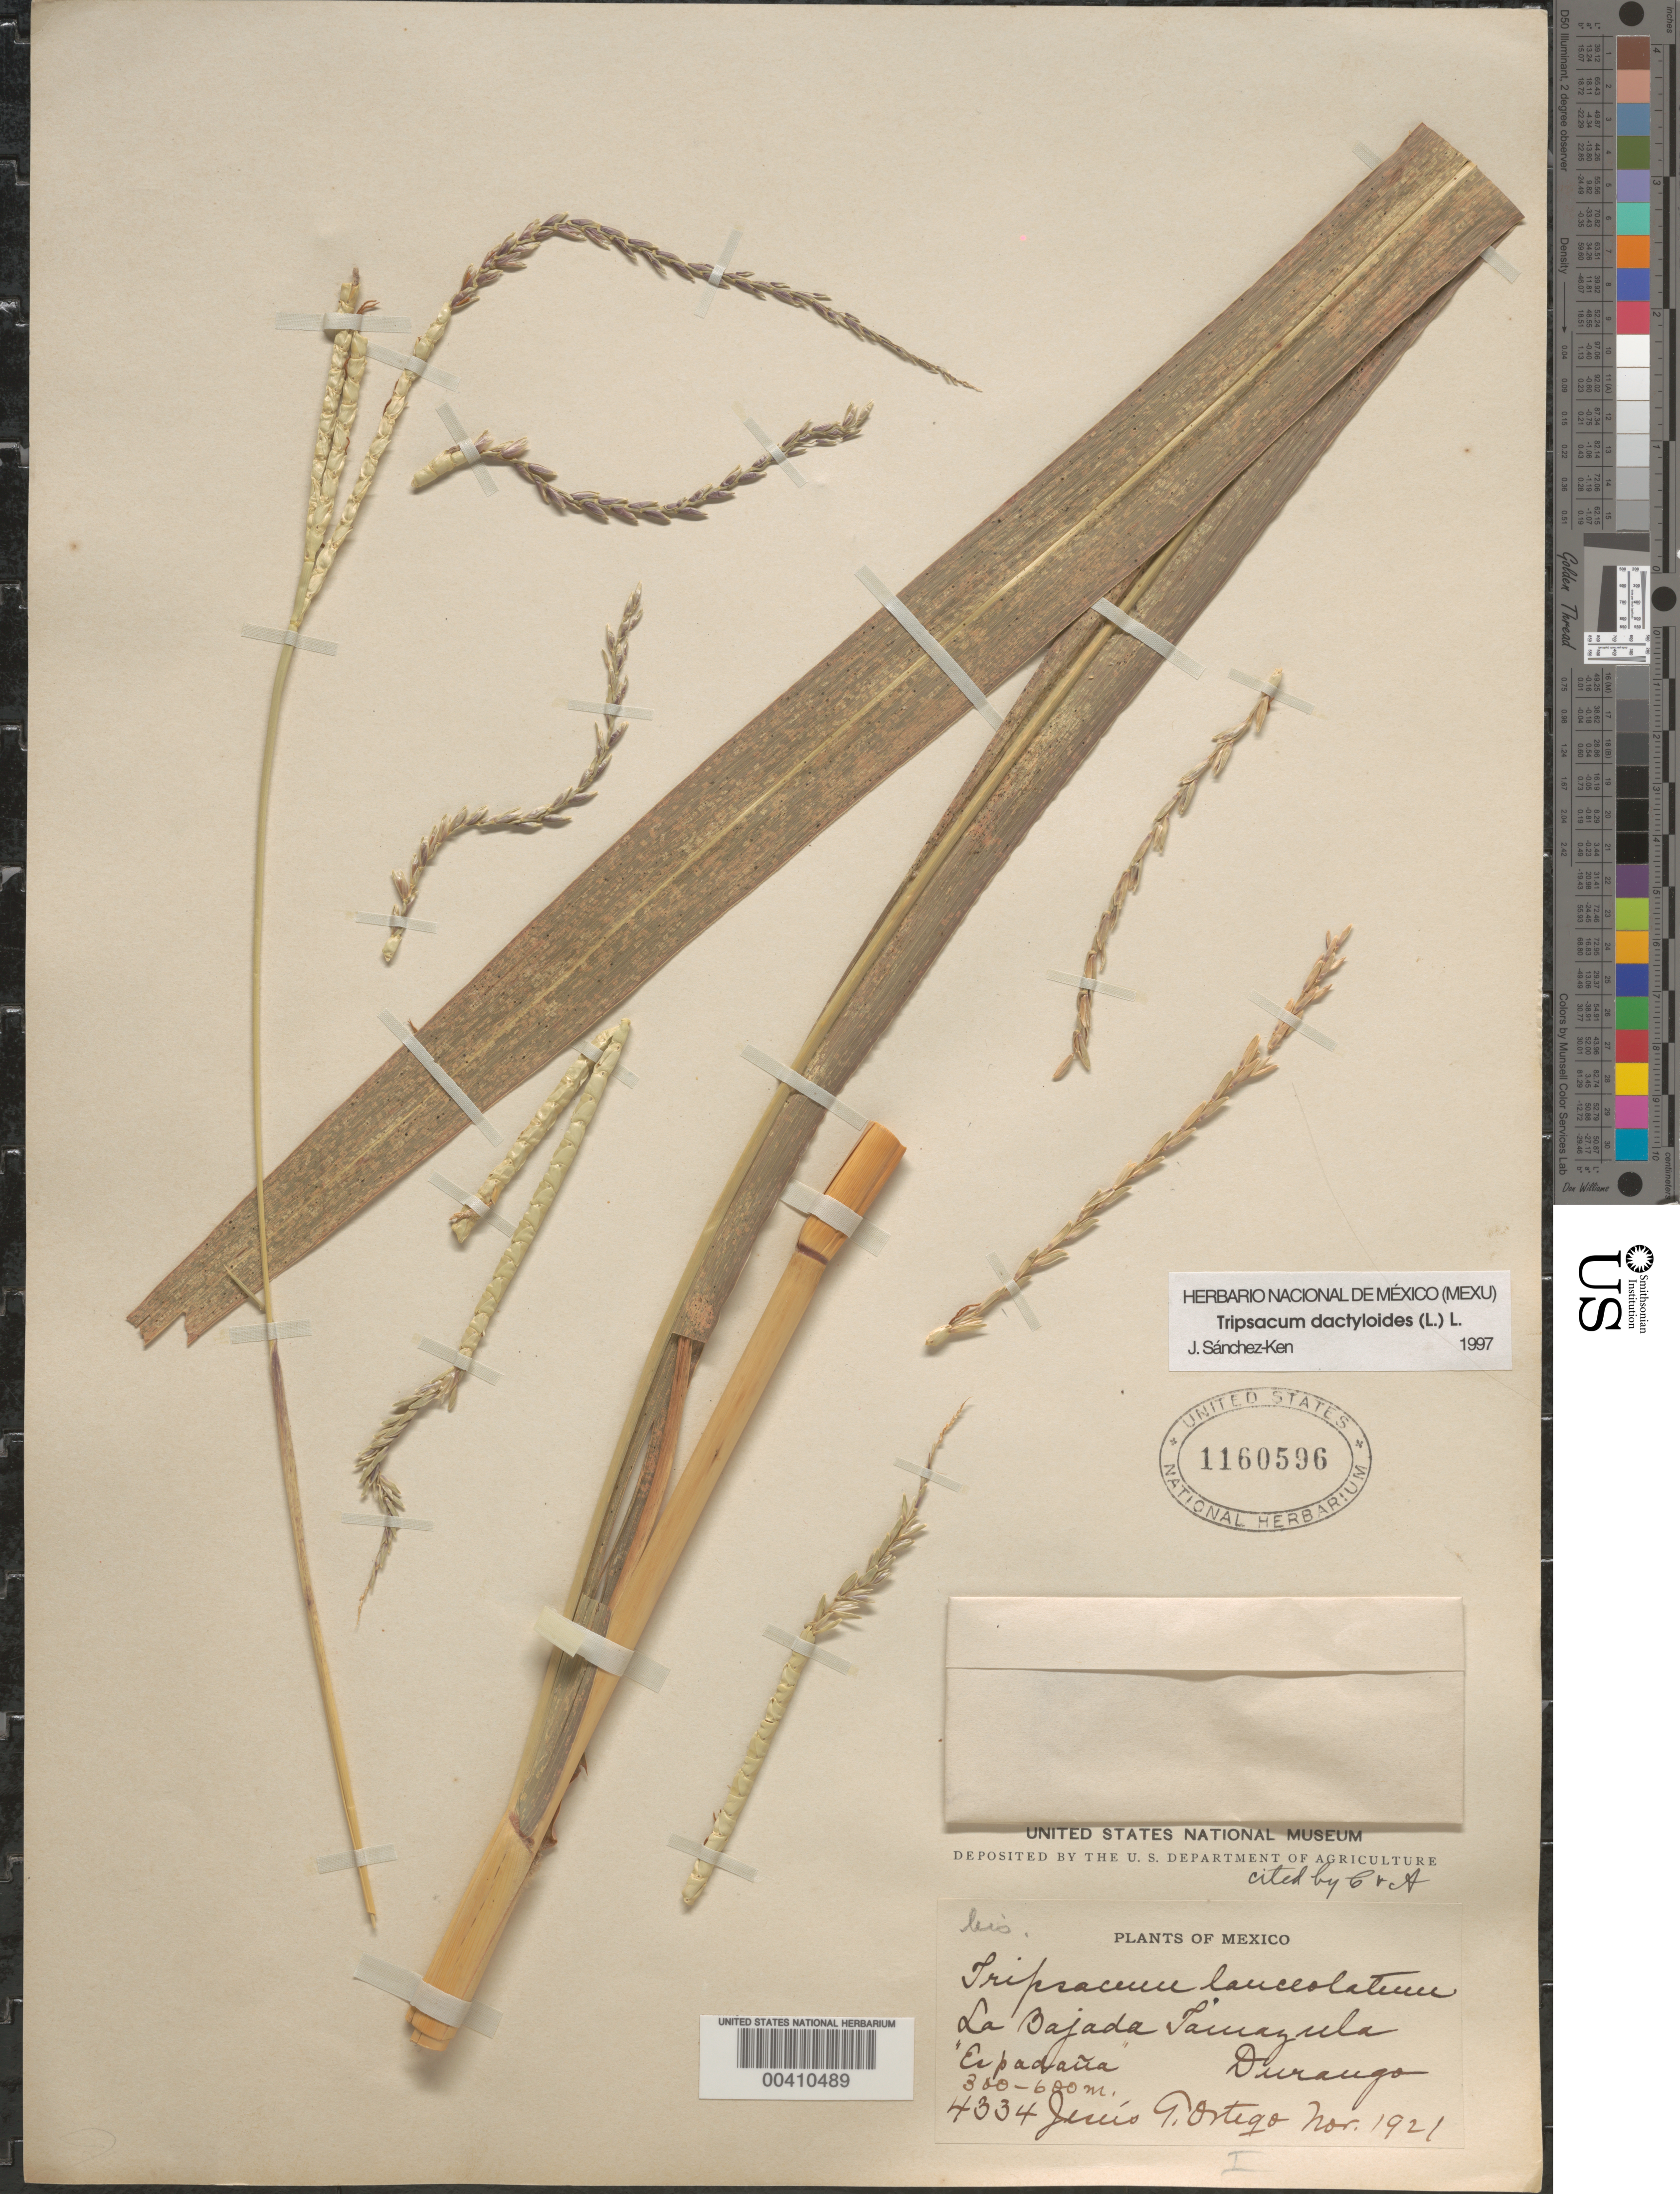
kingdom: Plantae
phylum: Tracheophyta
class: Liliopsida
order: Poales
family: Poaceae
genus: Tripsacum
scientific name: Tripsacum dactyloides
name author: (L.) L.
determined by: Sánchez-Ken, J. G.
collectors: J. Ortega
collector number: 4334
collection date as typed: Nov 1921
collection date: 1921-11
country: Mexico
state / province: Durango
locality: La Bajada Tamazula, Espadaña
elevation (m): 300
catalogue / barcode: US 1160596